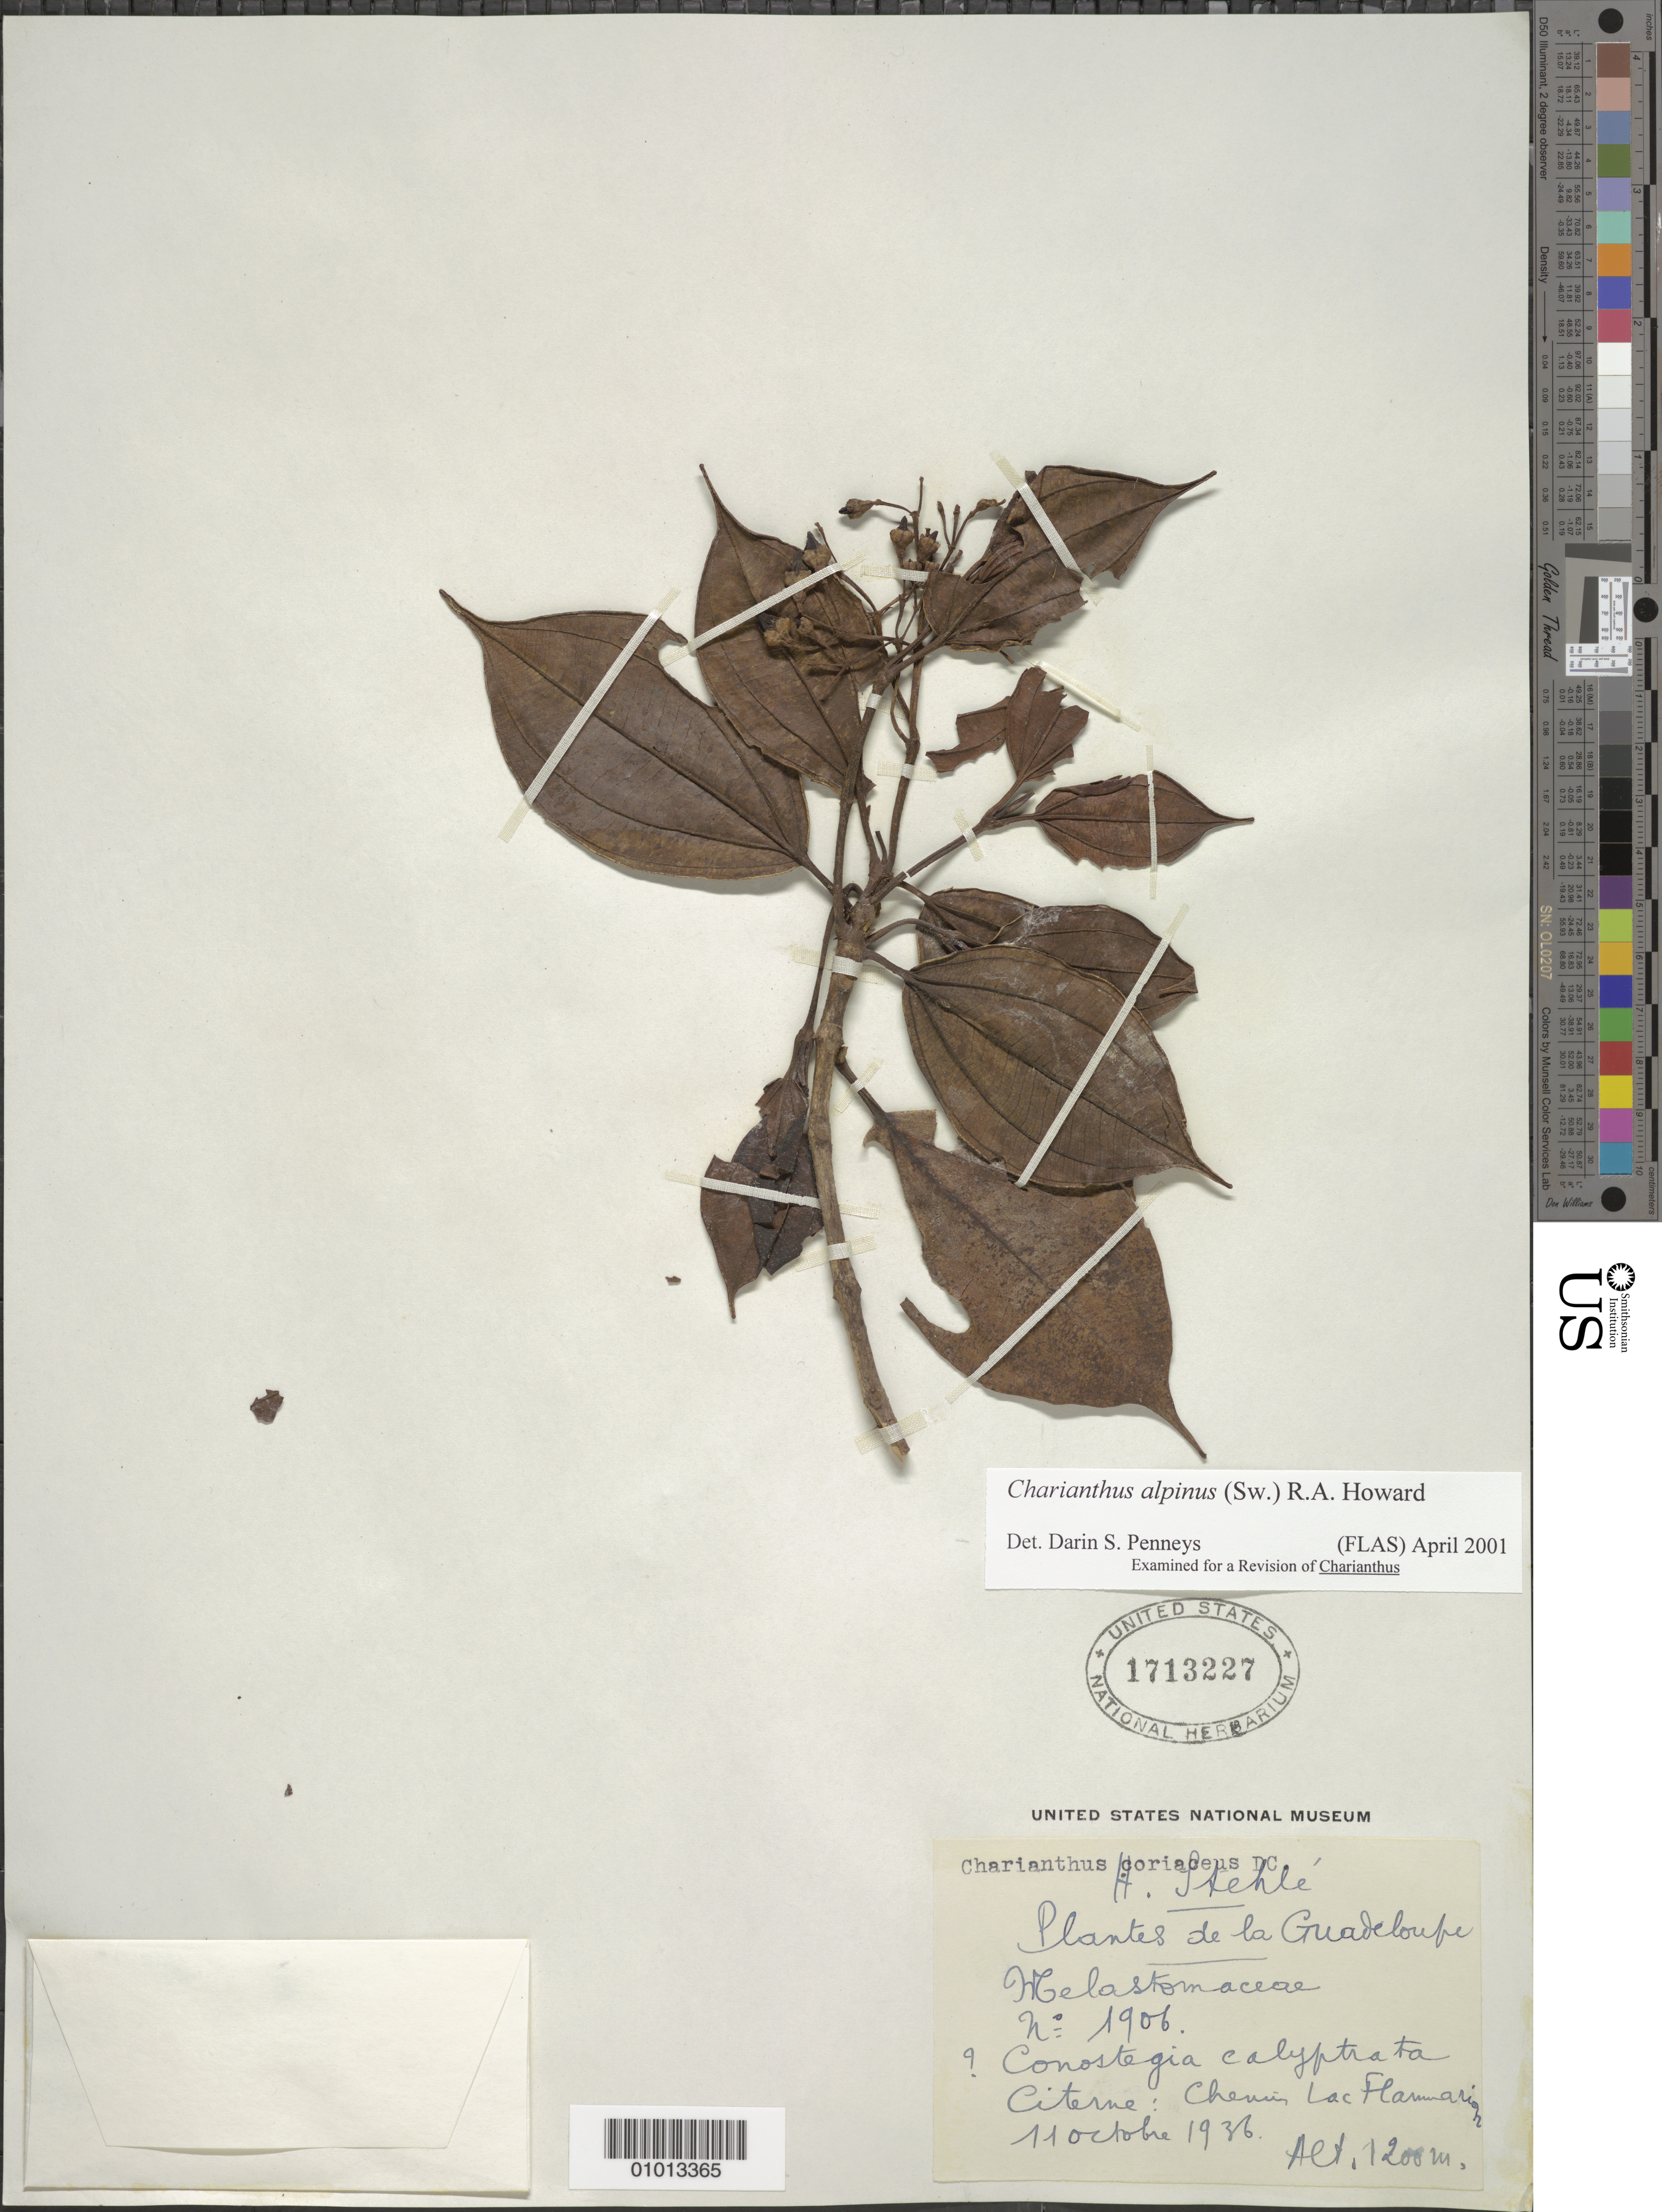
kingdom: Plantae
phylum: Tracheophyta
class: Magnoliopsida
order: Myrtales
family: Melastomataceae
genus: Charianthus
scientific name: Charianthus alpinus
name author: (Sw.) R.A. Howard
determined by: Penneys, D. S.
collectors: H. Stehlé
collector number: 1906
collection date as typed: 11 Oct 1936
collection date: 1936-10-11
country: Guadeloupe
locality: Citerne, Chemin Lac Flamarion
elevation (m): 1200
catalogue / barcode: US 1713227